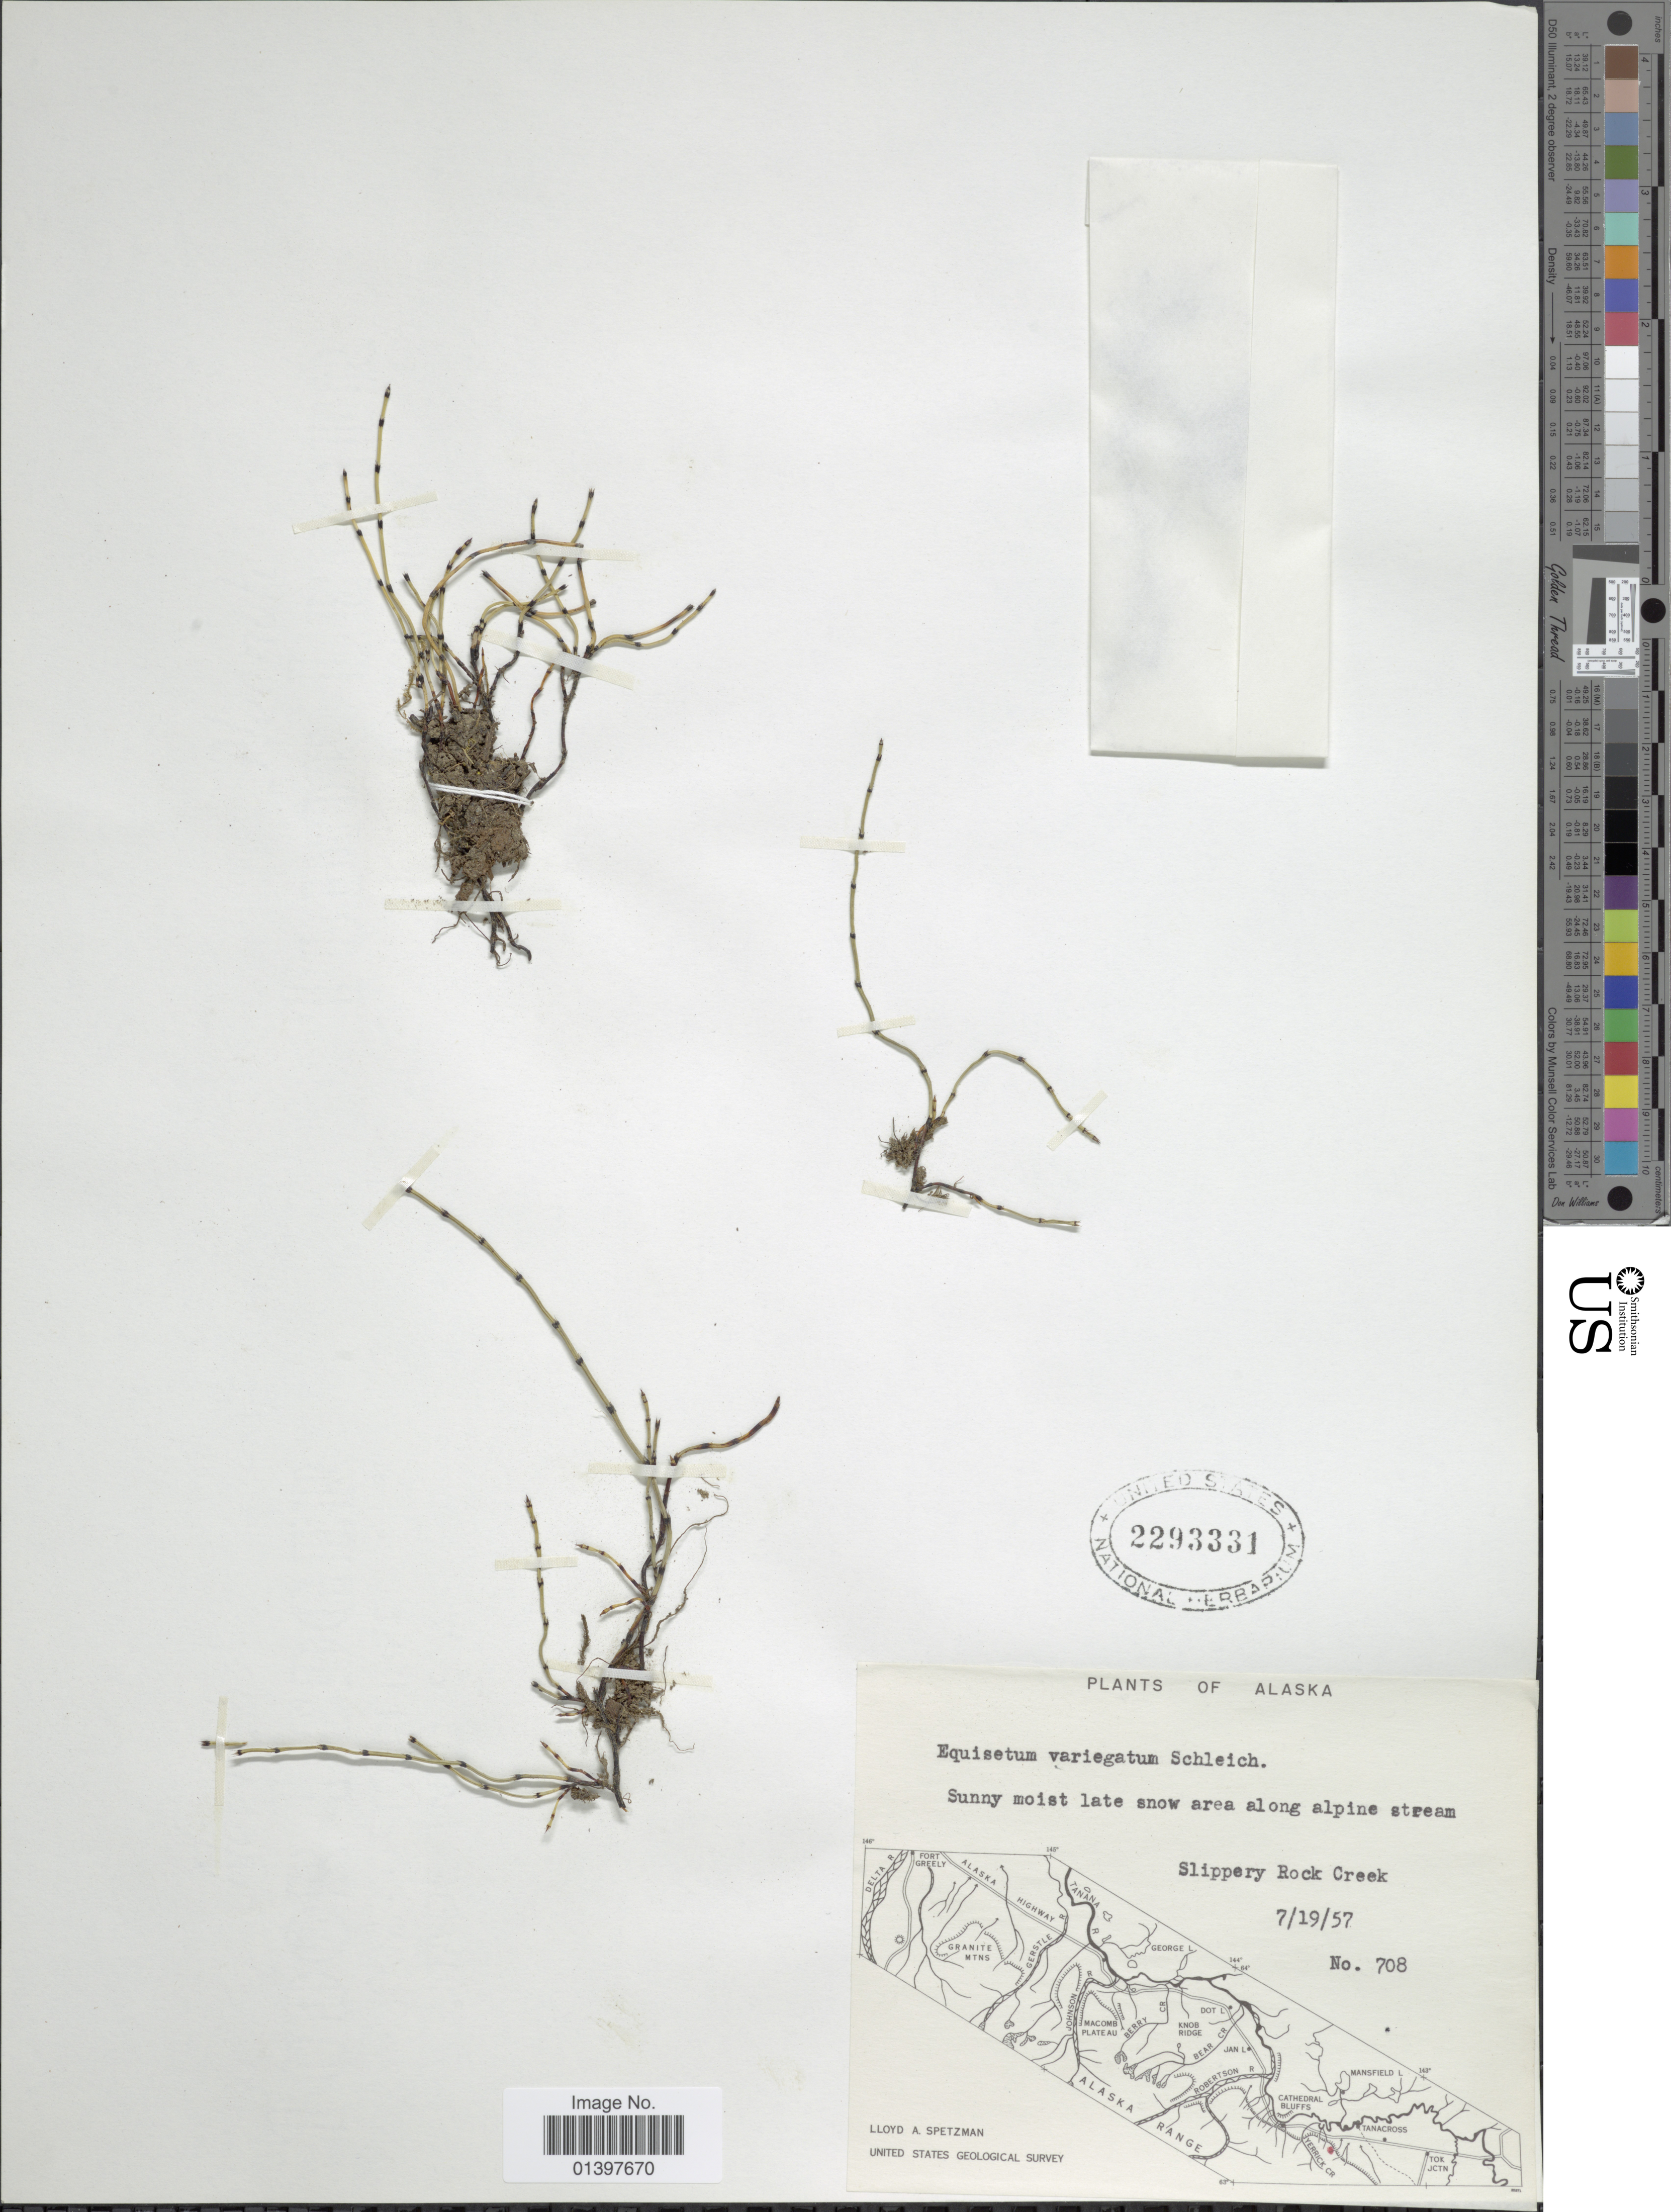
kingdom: Plantae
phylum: Tracheophyta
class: Polypodiopsida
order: Equisetales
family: Equisetaceae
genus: Equisetum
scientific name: Equisetum variegatum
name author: Schleich. ex F. Weber & D. Mohr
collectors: L. Spetzman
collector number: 708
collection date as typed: Transcribed d/m/y: 19/7/57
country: United States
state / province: Alaska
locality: Sunny moist late snow area along alpine stream, Slippery Rock Creek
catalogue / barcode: US 2293331